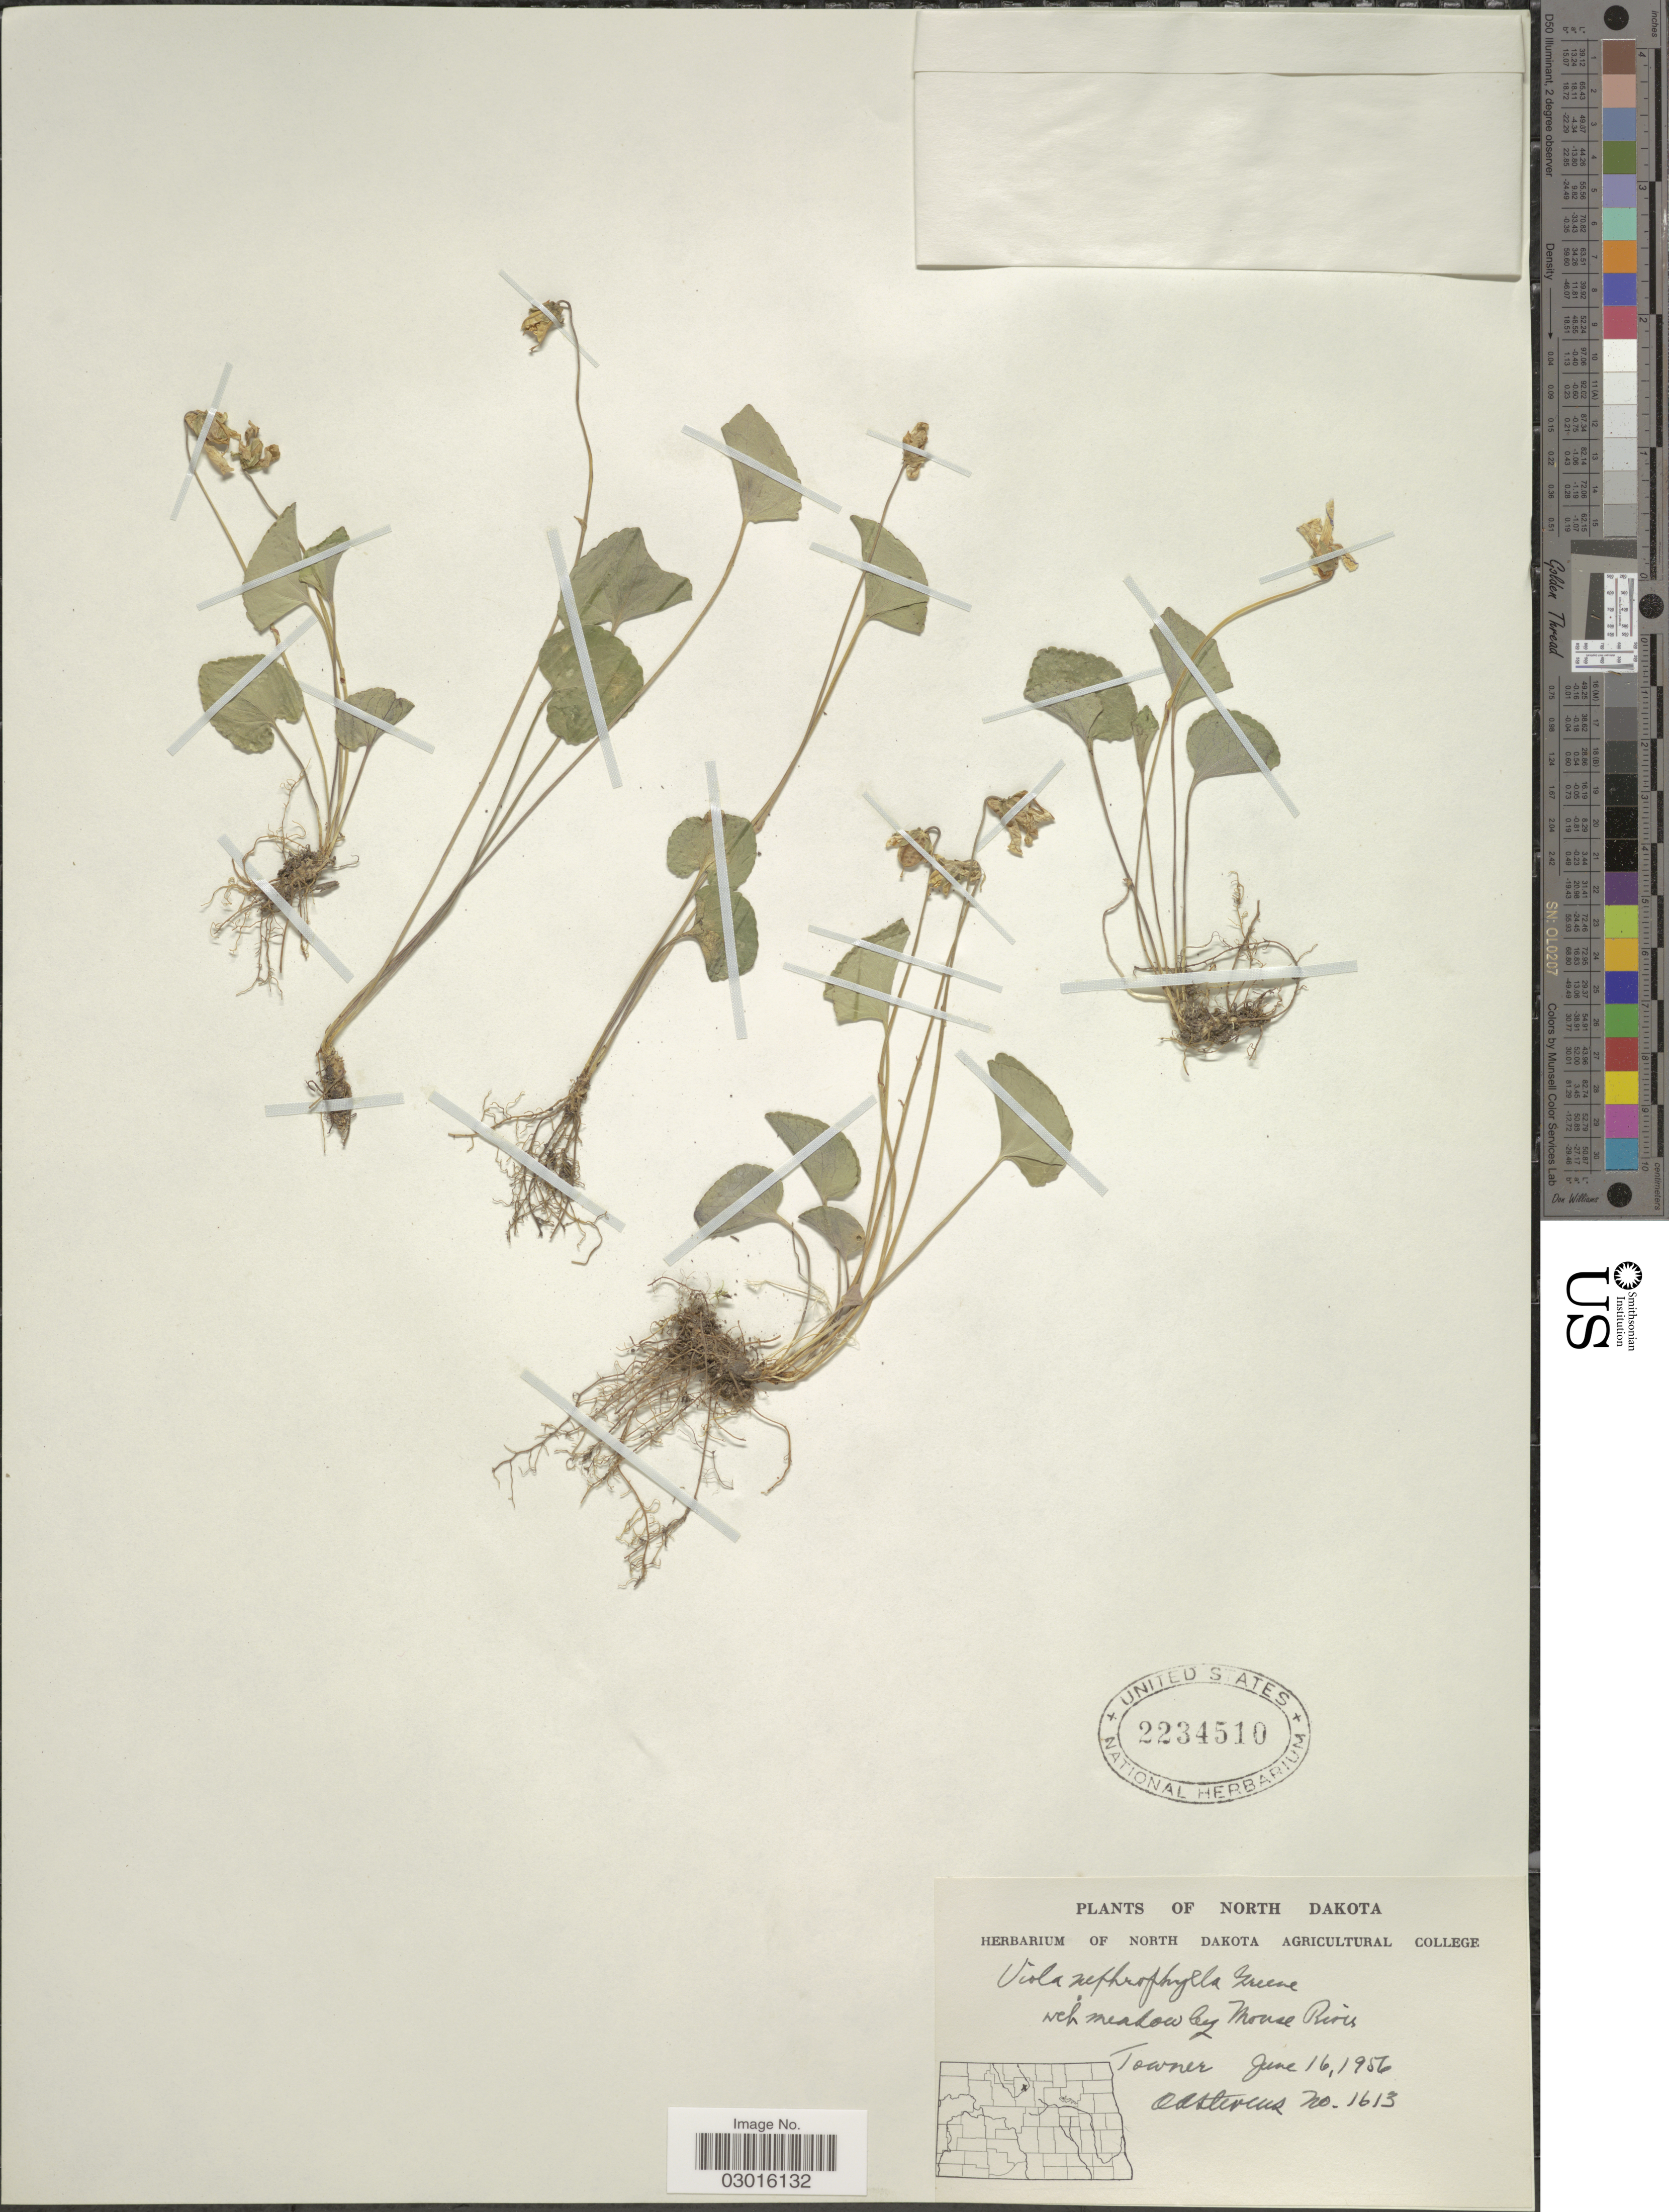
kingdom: Plantae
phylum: Tracheophyta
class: Magnoliopsida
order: Malpighiales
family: Violaceae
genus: Viola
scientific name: Viola nephrophylla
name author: Greene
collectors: O. A. Stevens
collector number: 1613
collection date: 1956-06-16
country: United States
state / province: North Dakota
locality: Wet meadow by Mouse River, Towner.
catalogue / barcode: US 2234510